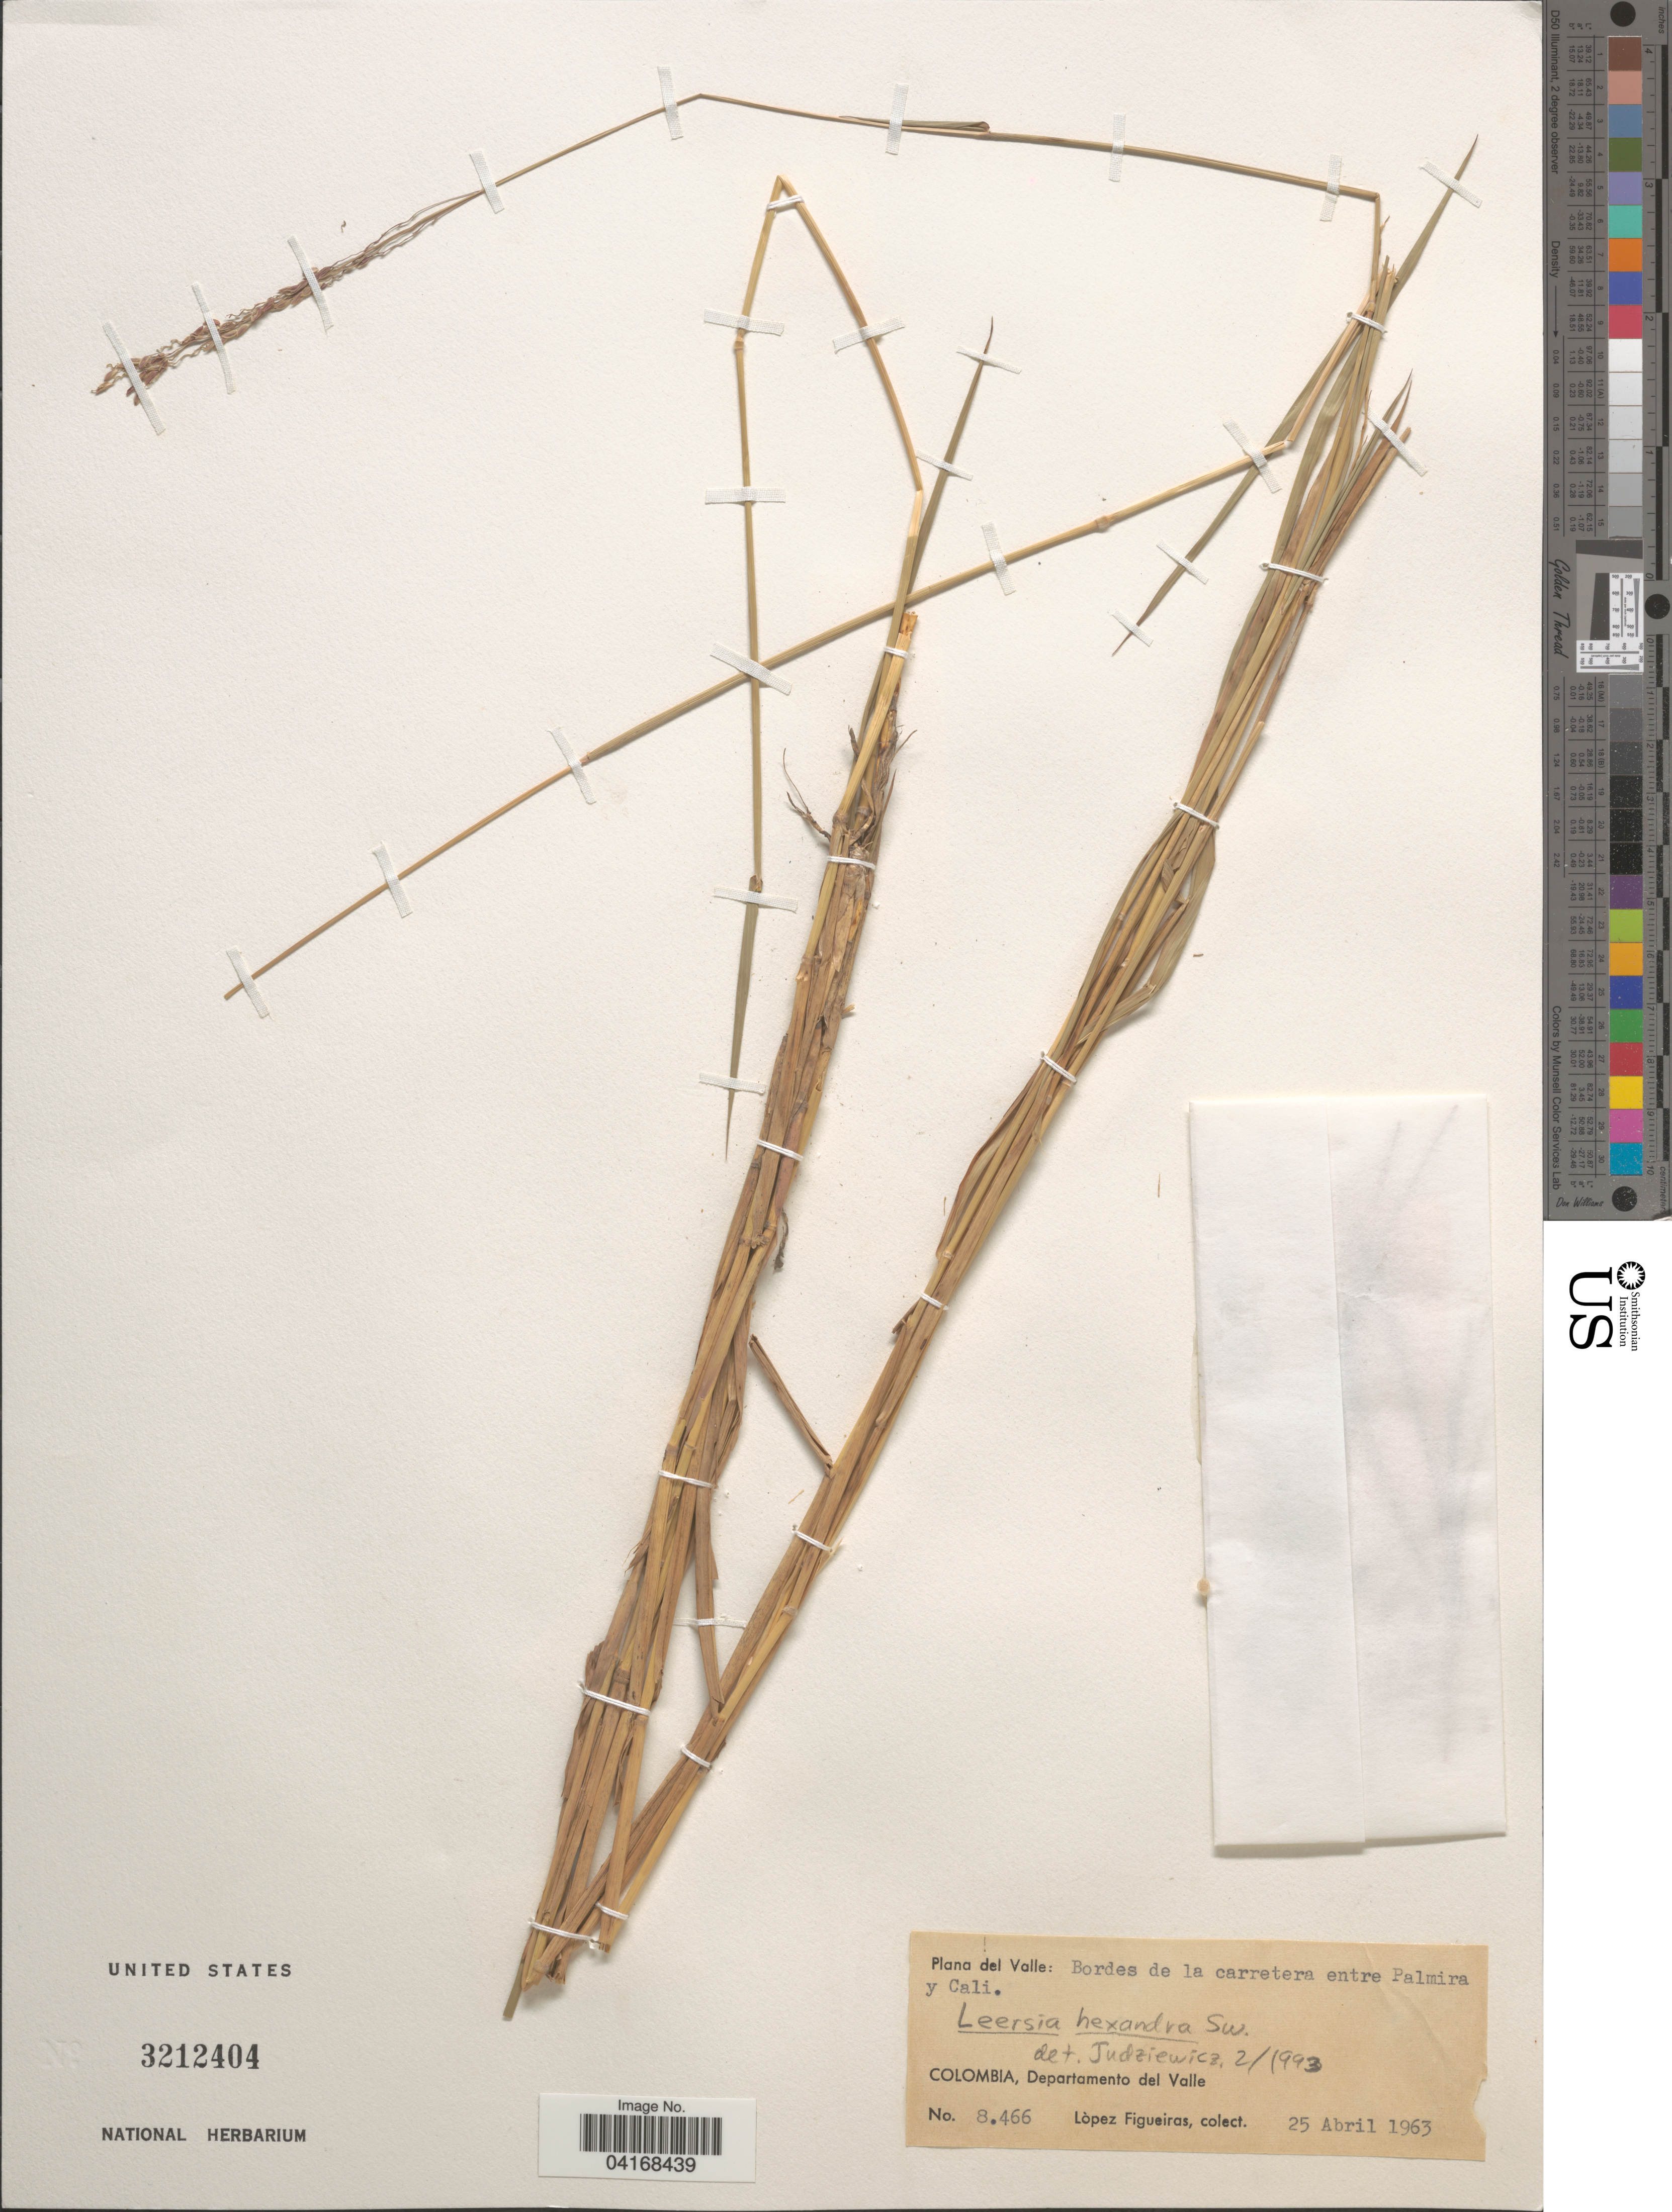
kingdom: Plantae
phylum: Tracheophyta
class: Liliopsida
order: Poales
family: Poaceae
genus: Leersia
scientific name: Leersia hexandra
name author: Sw.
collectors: M. López Figueiras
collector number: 8466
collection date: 1963-04-25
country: Colombia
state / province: Valle del Cauca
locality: Plana del Valle: Bordes de la carretera entre Palmira y Cali. Departamento del Valle.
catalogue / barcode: US 3212404